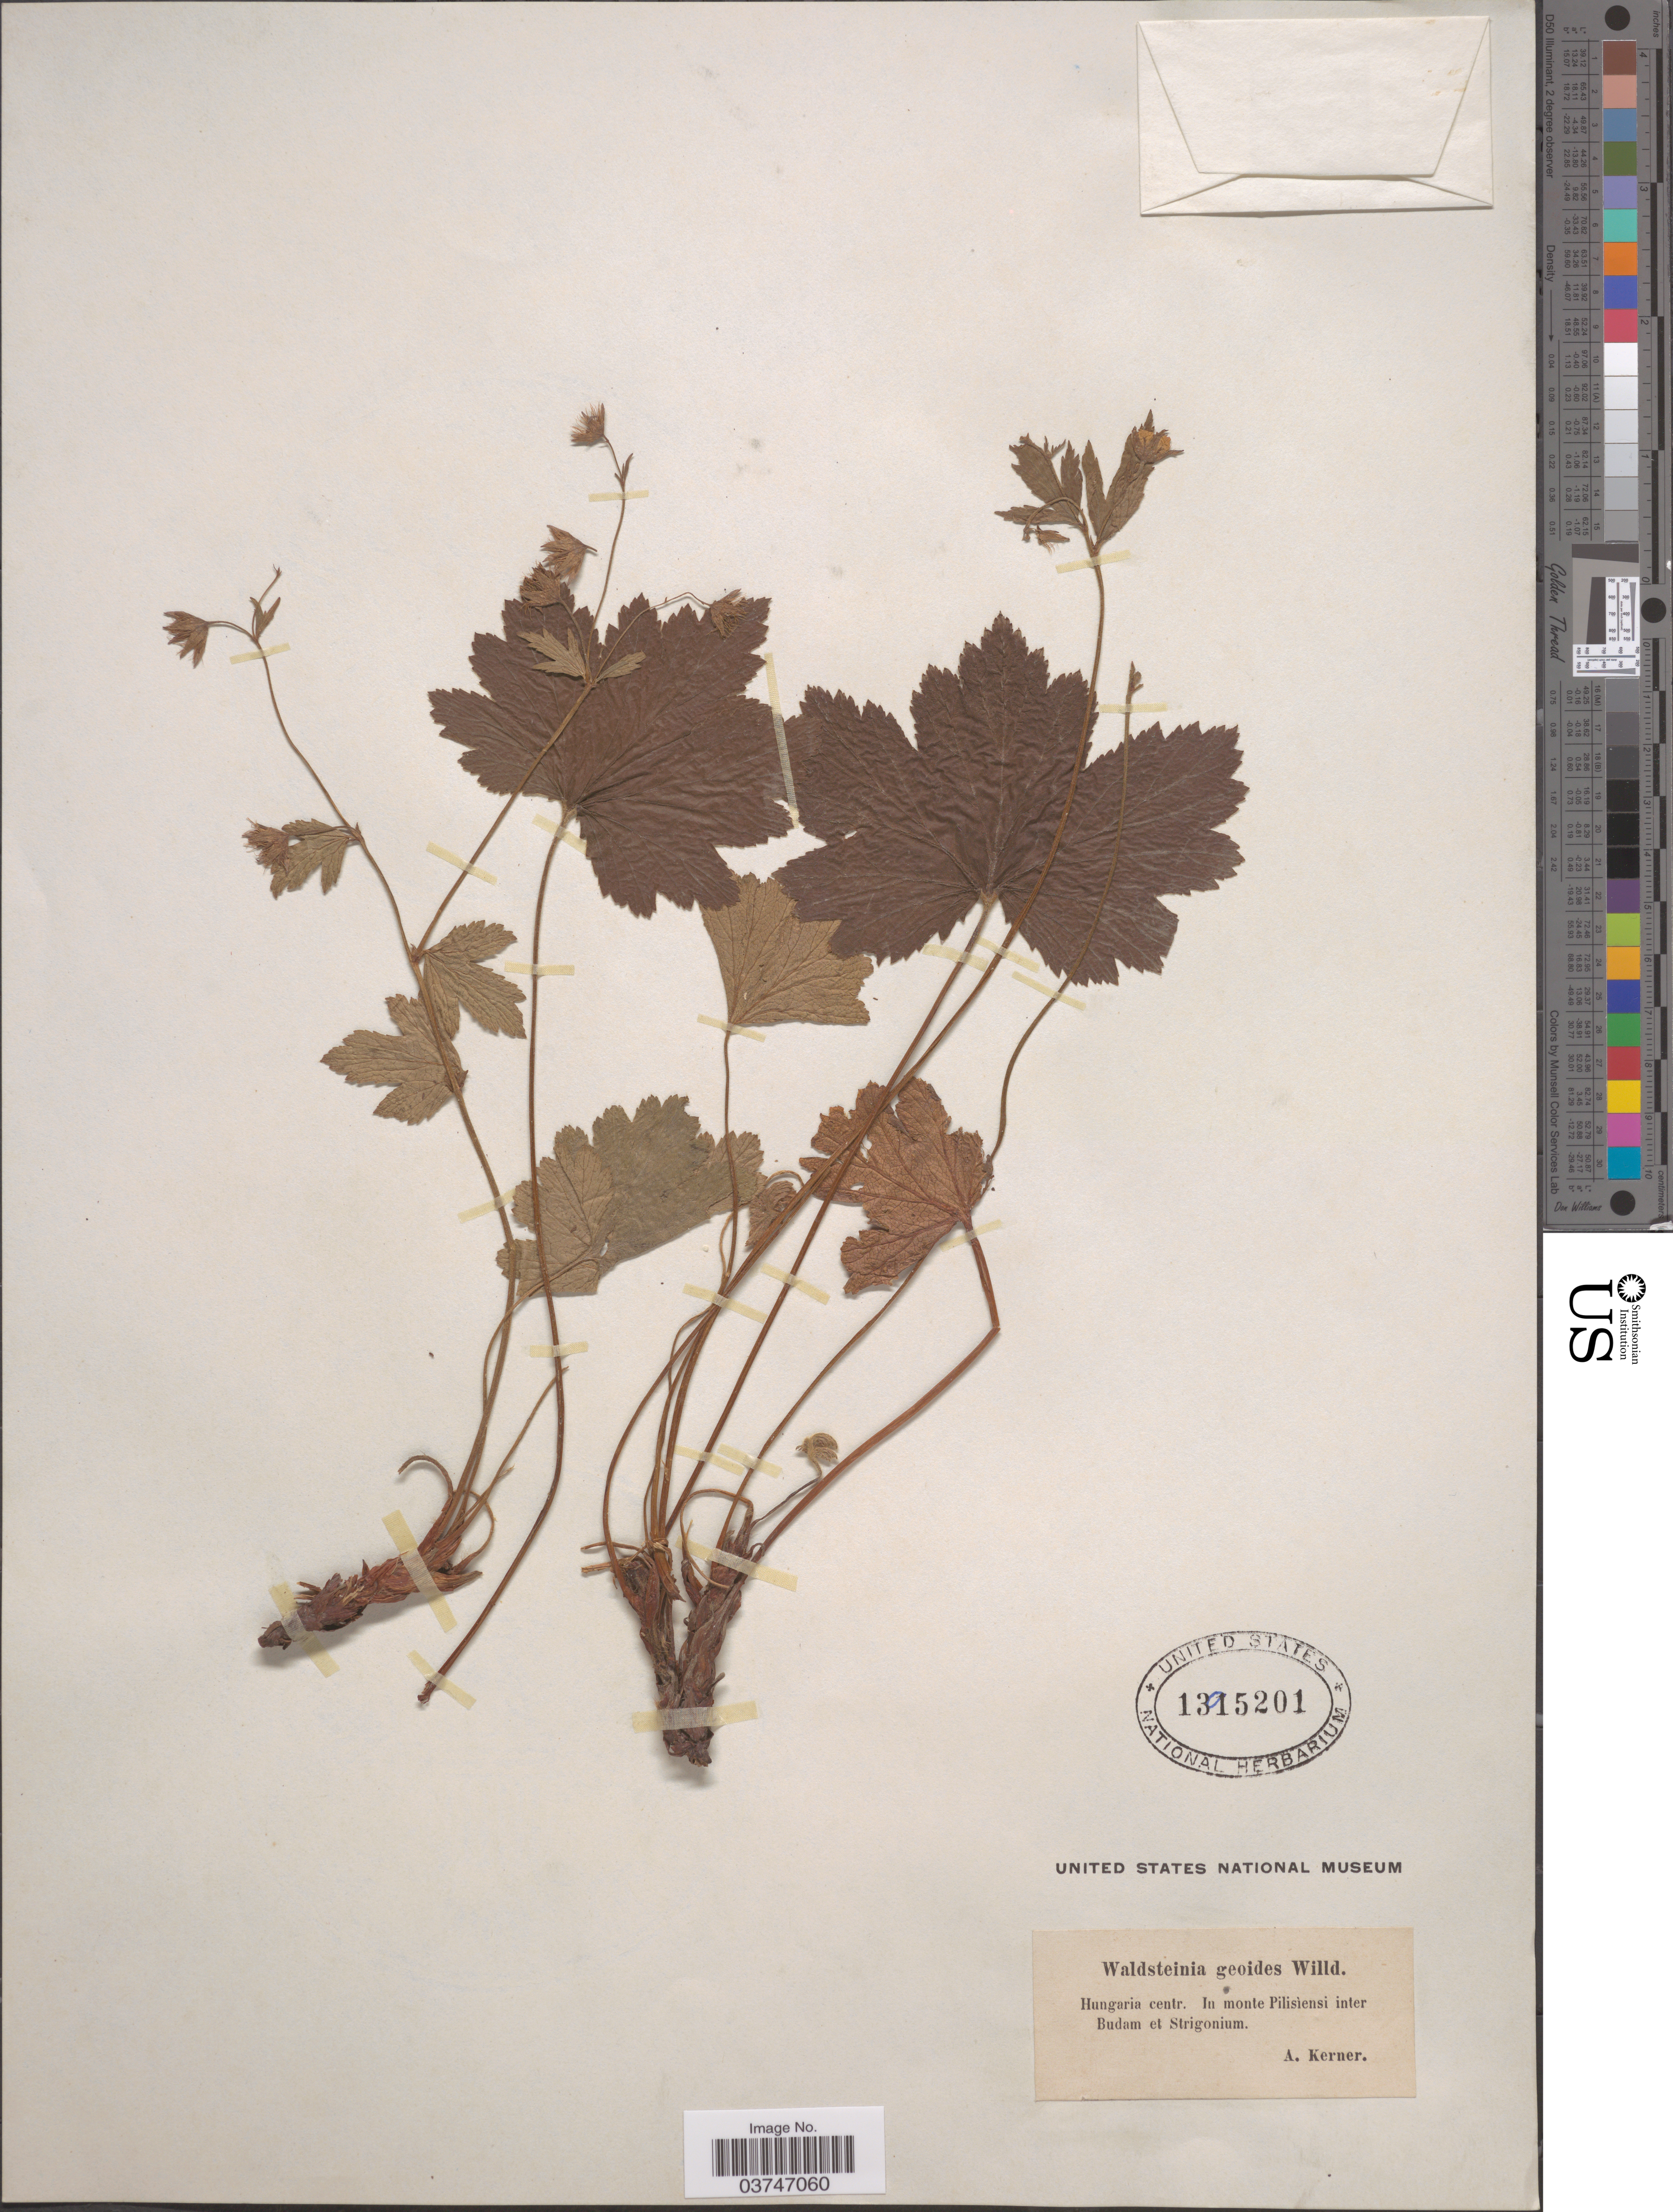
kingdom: Plantae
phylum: Tracheophyta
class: Magnoliopsida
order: Rosales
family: Rosaceae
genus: Waldsteinia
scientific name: Waldsteinia geoides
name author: Willd.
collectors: A. Kerner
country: Hungary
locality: Hungaria centr. In monte Pilisiensi inter Budam et Strigonium.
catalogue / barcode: US 13915201